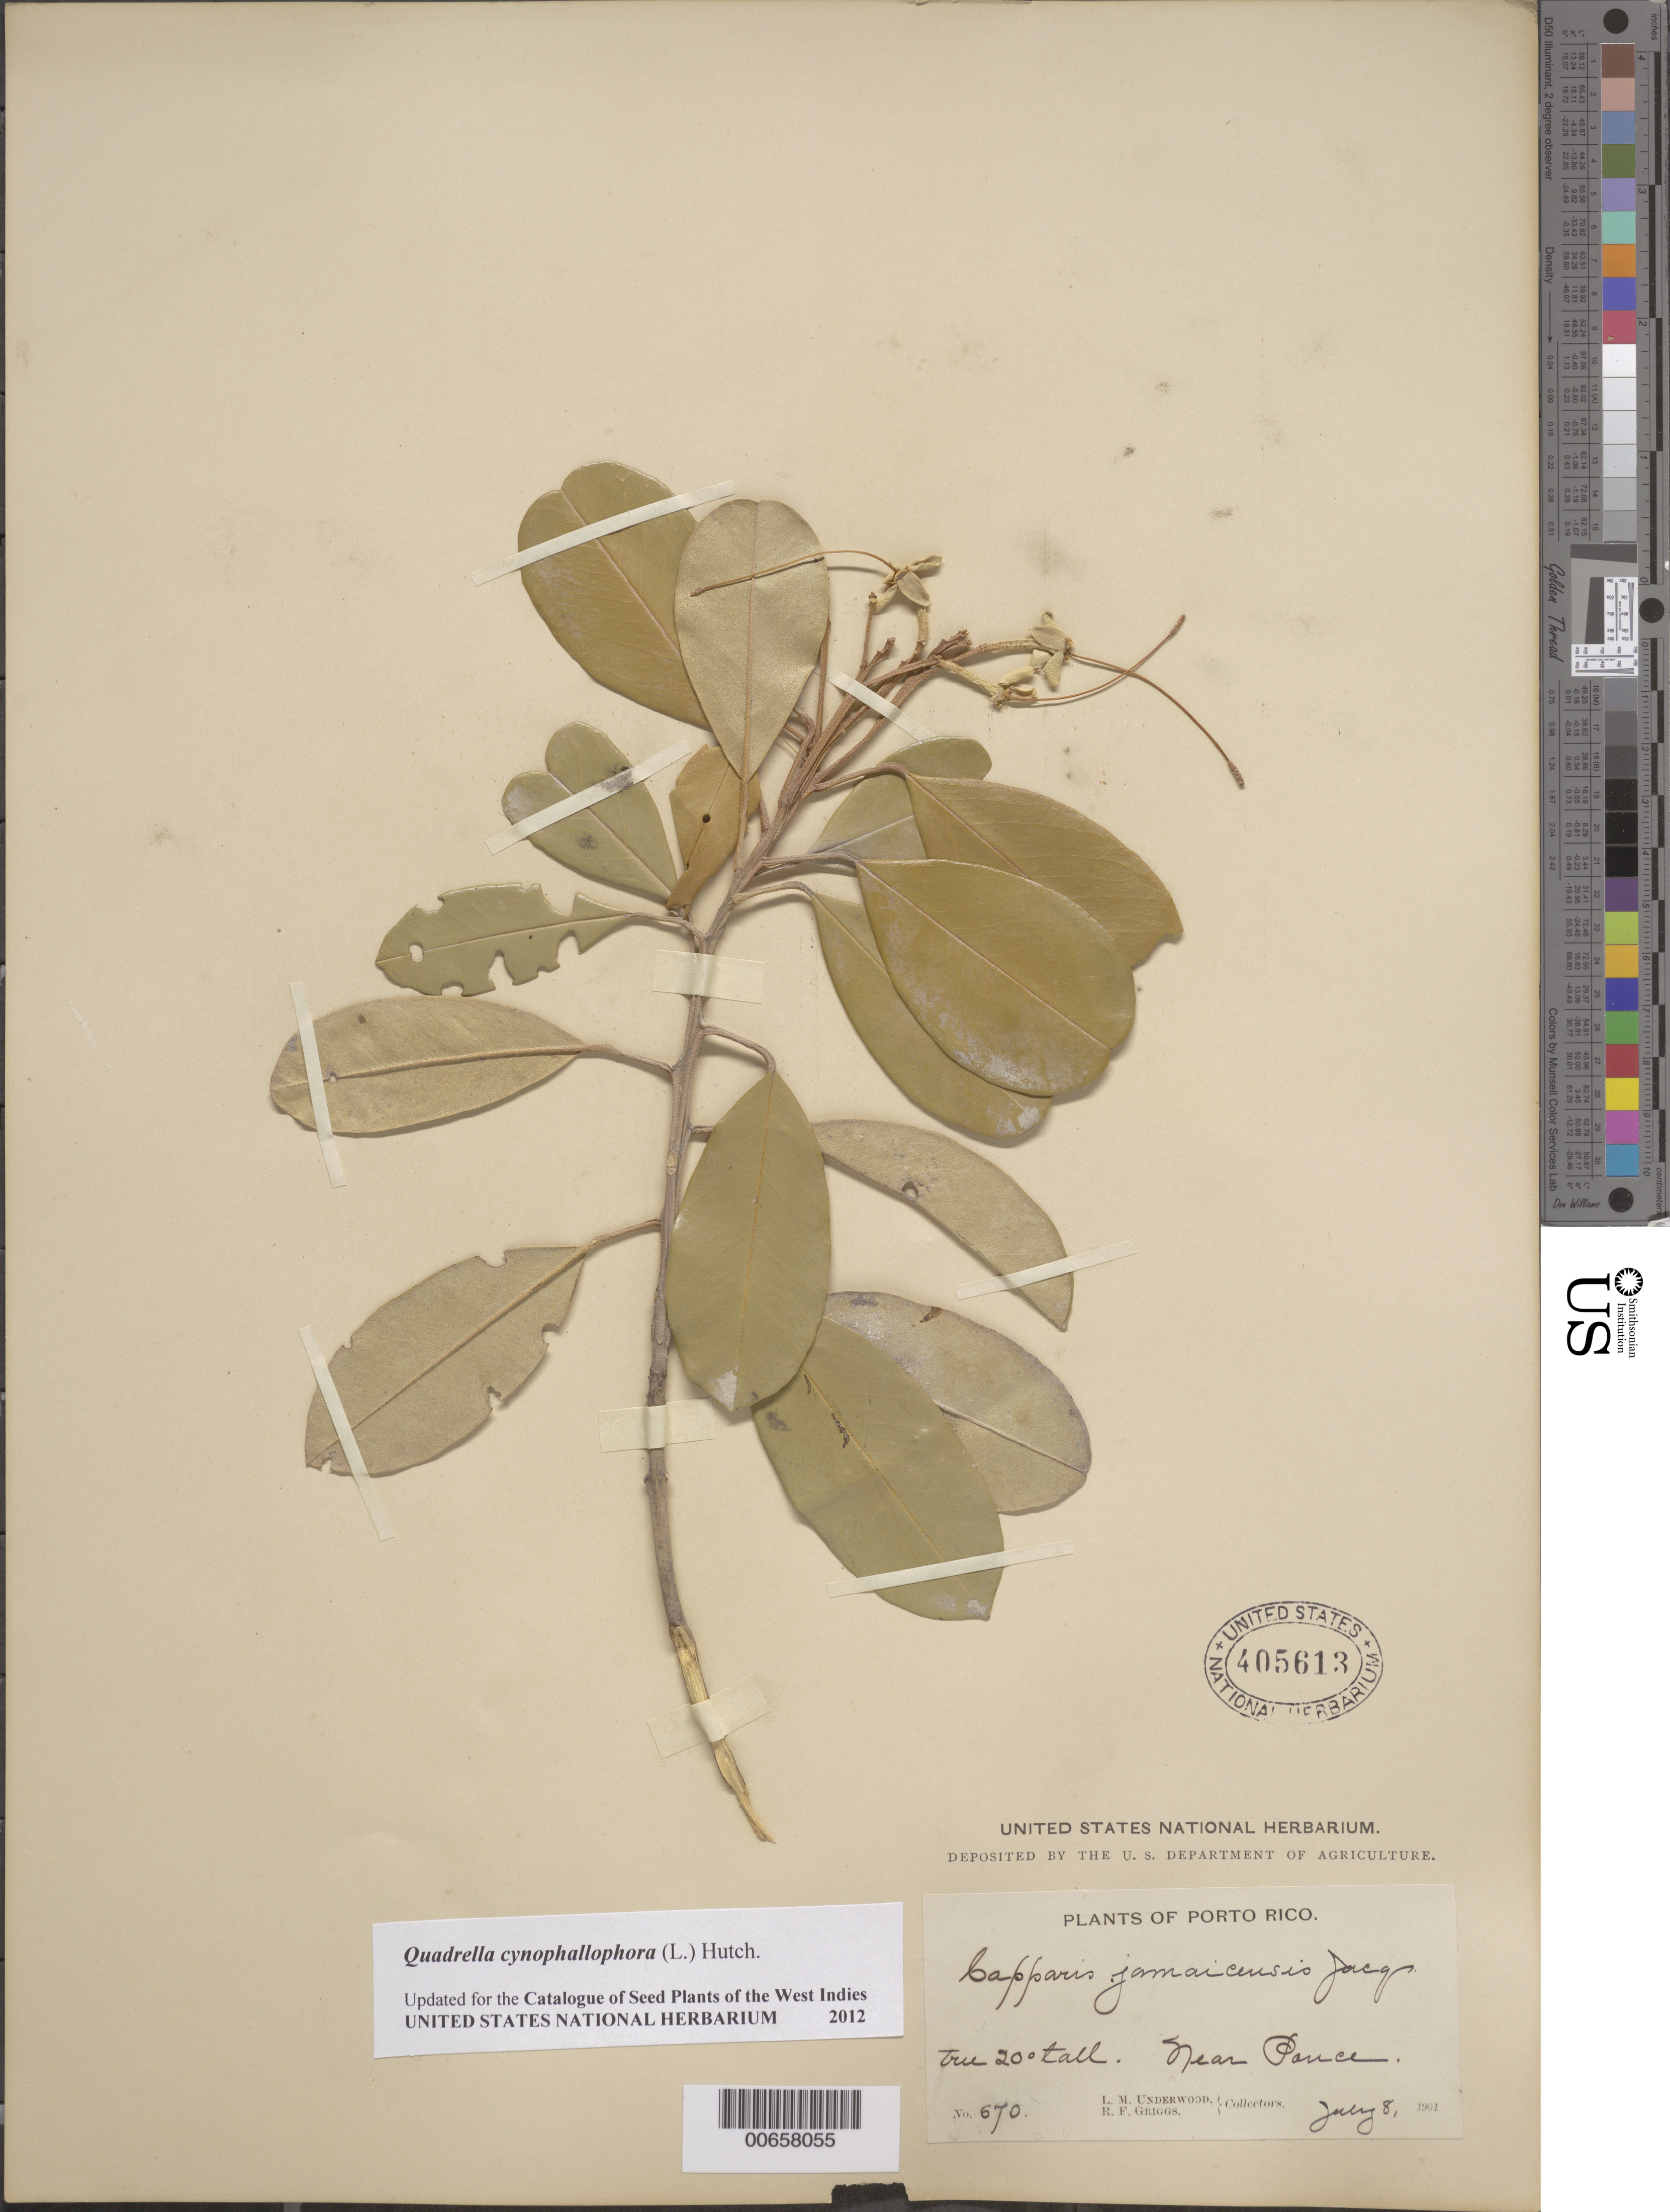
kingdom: Plantae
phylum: Tracheophyta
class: Magnoliopsida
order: Brassicales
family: Capparaceae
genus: Capparis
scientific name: Capparis jamaicensis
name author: Jacq.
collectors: L. M. Underwood & R. F. Griggs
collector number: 670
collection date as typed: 08 Jul 1901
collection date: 1901-07-08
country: Puerto Rico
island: Greater Antilles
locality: Ponce, near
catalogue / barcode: US 405613